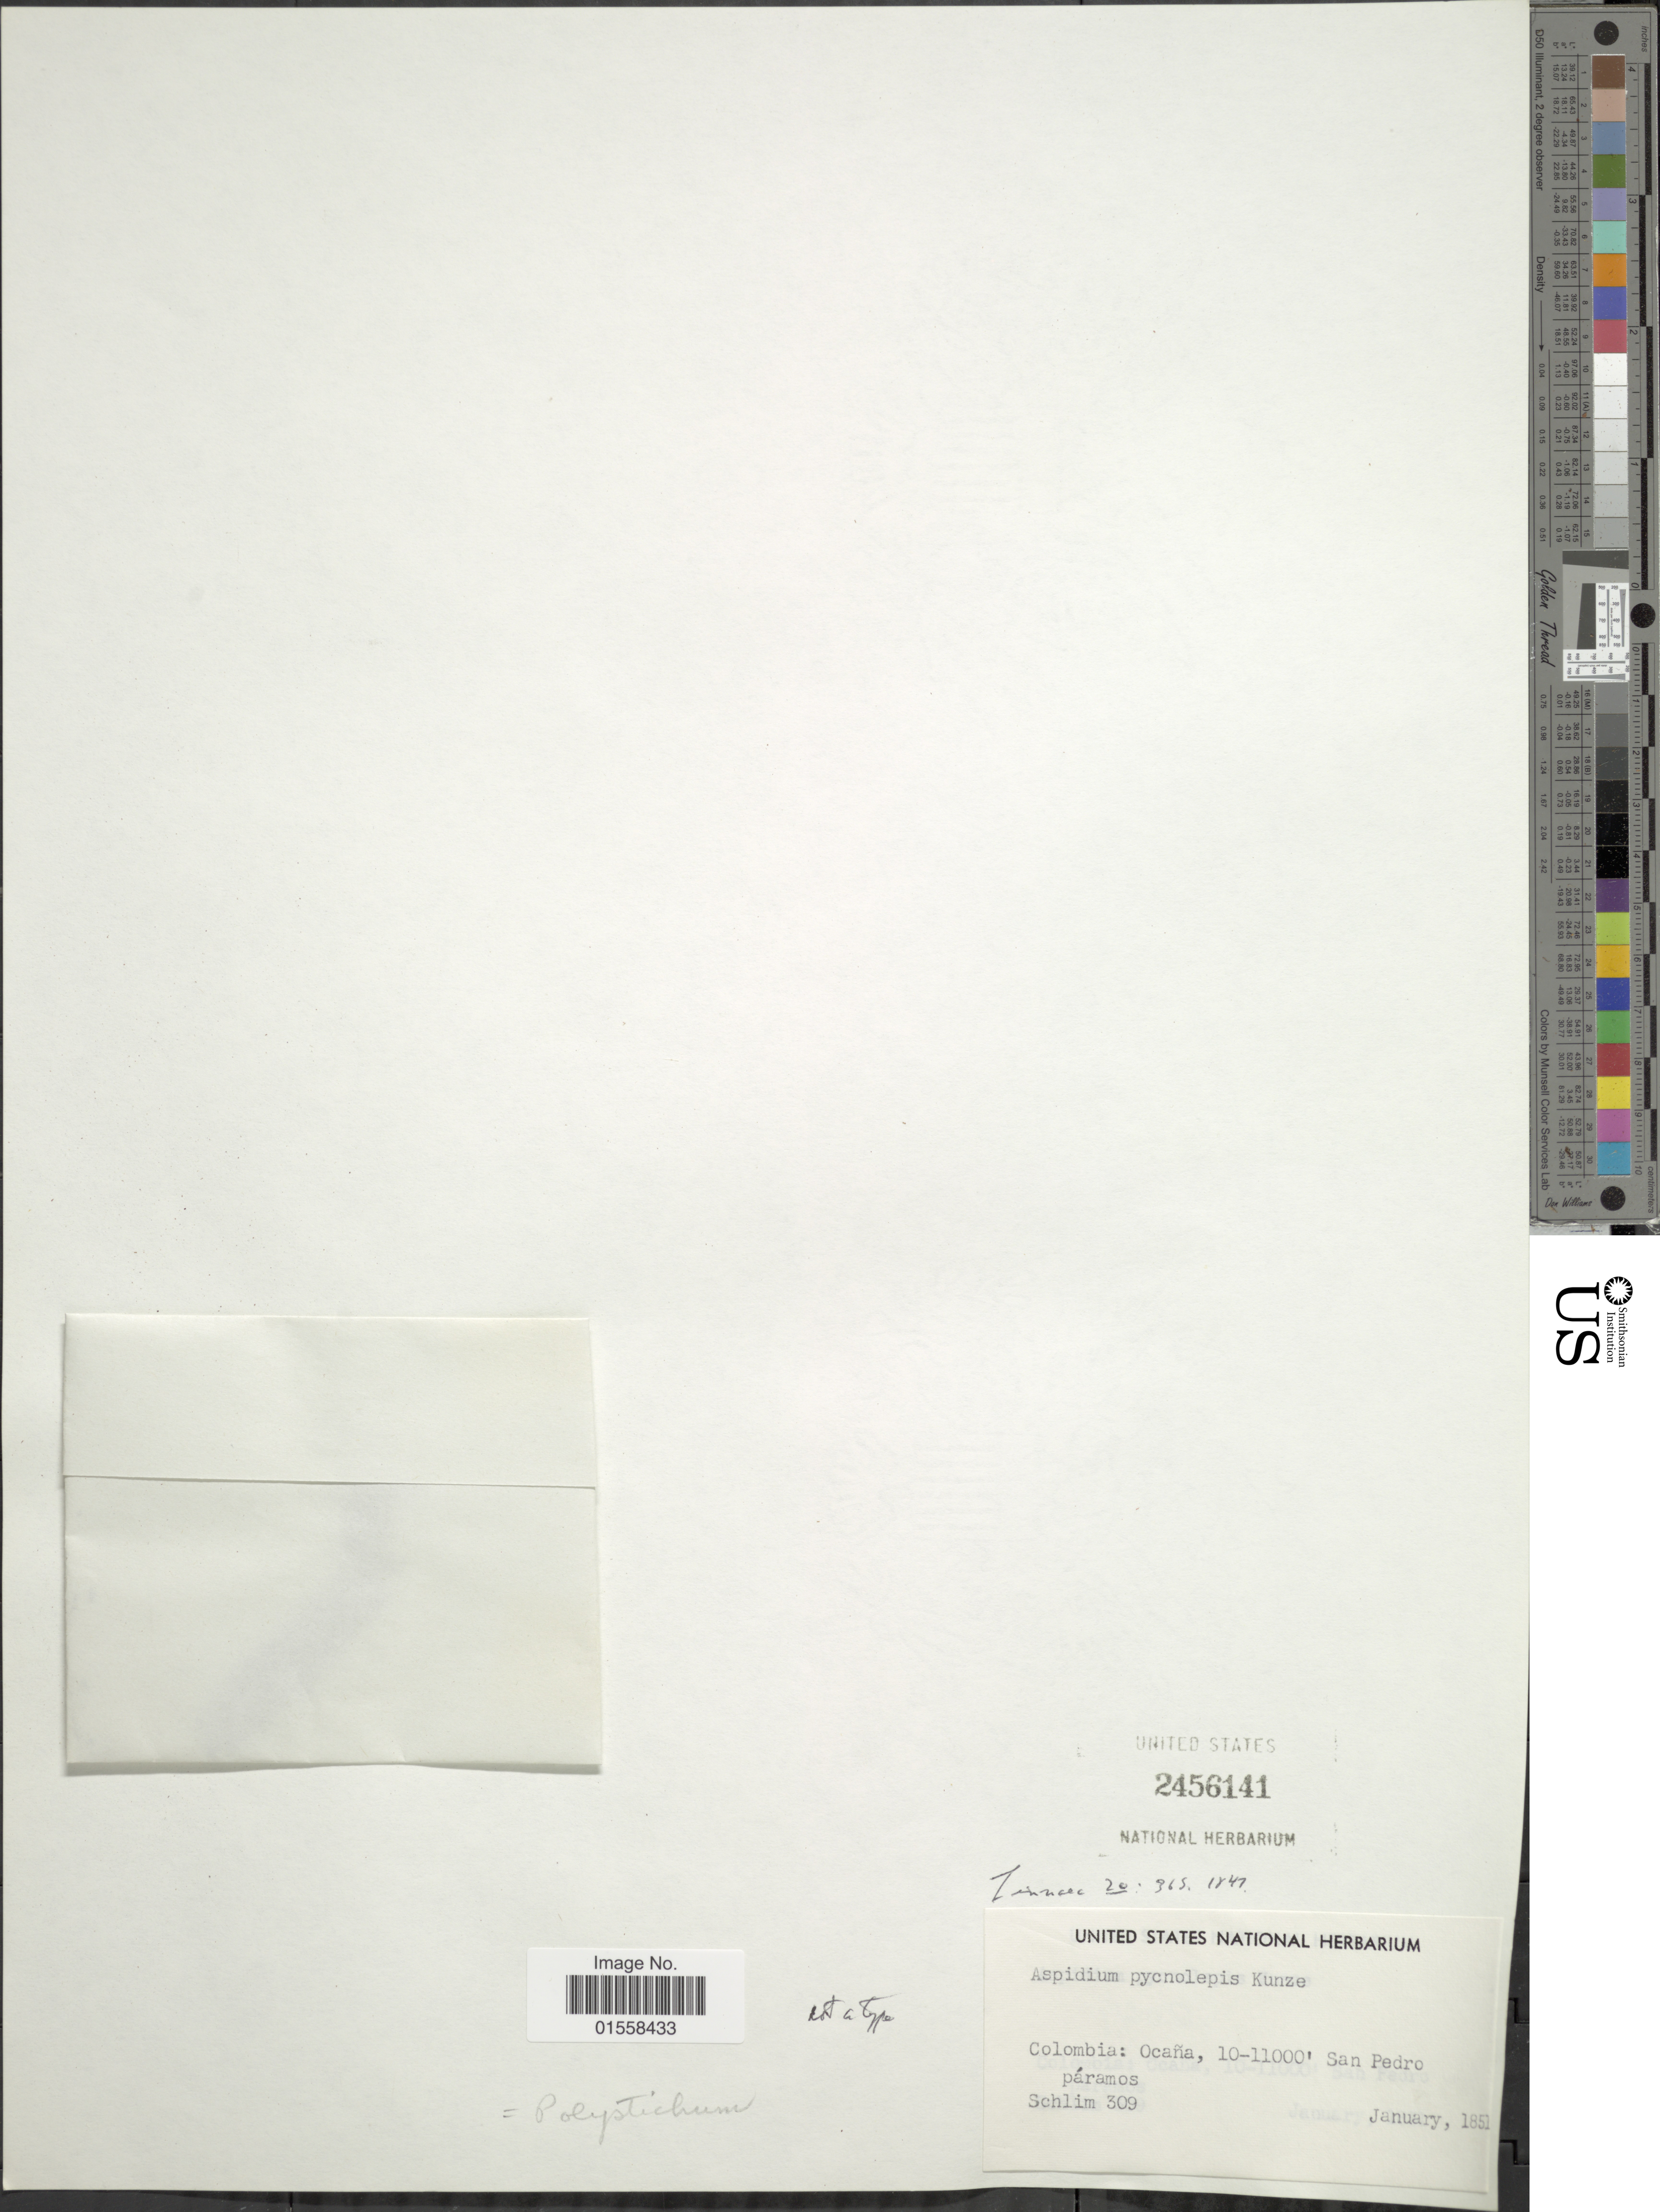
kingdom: Plantae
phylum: Tracheophyta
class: Polypodiopsida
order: Polypodiales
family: Dryopteridaceae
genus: Polystichum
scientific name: Polystichum orbiculatum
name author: (Desv.) J. Rémy & Fée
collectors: L. Schlim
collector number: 309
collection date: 1951-01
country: Colombia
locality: Colombia: Ocana. San Pedro.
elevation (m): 10000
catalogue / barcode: US 2456141